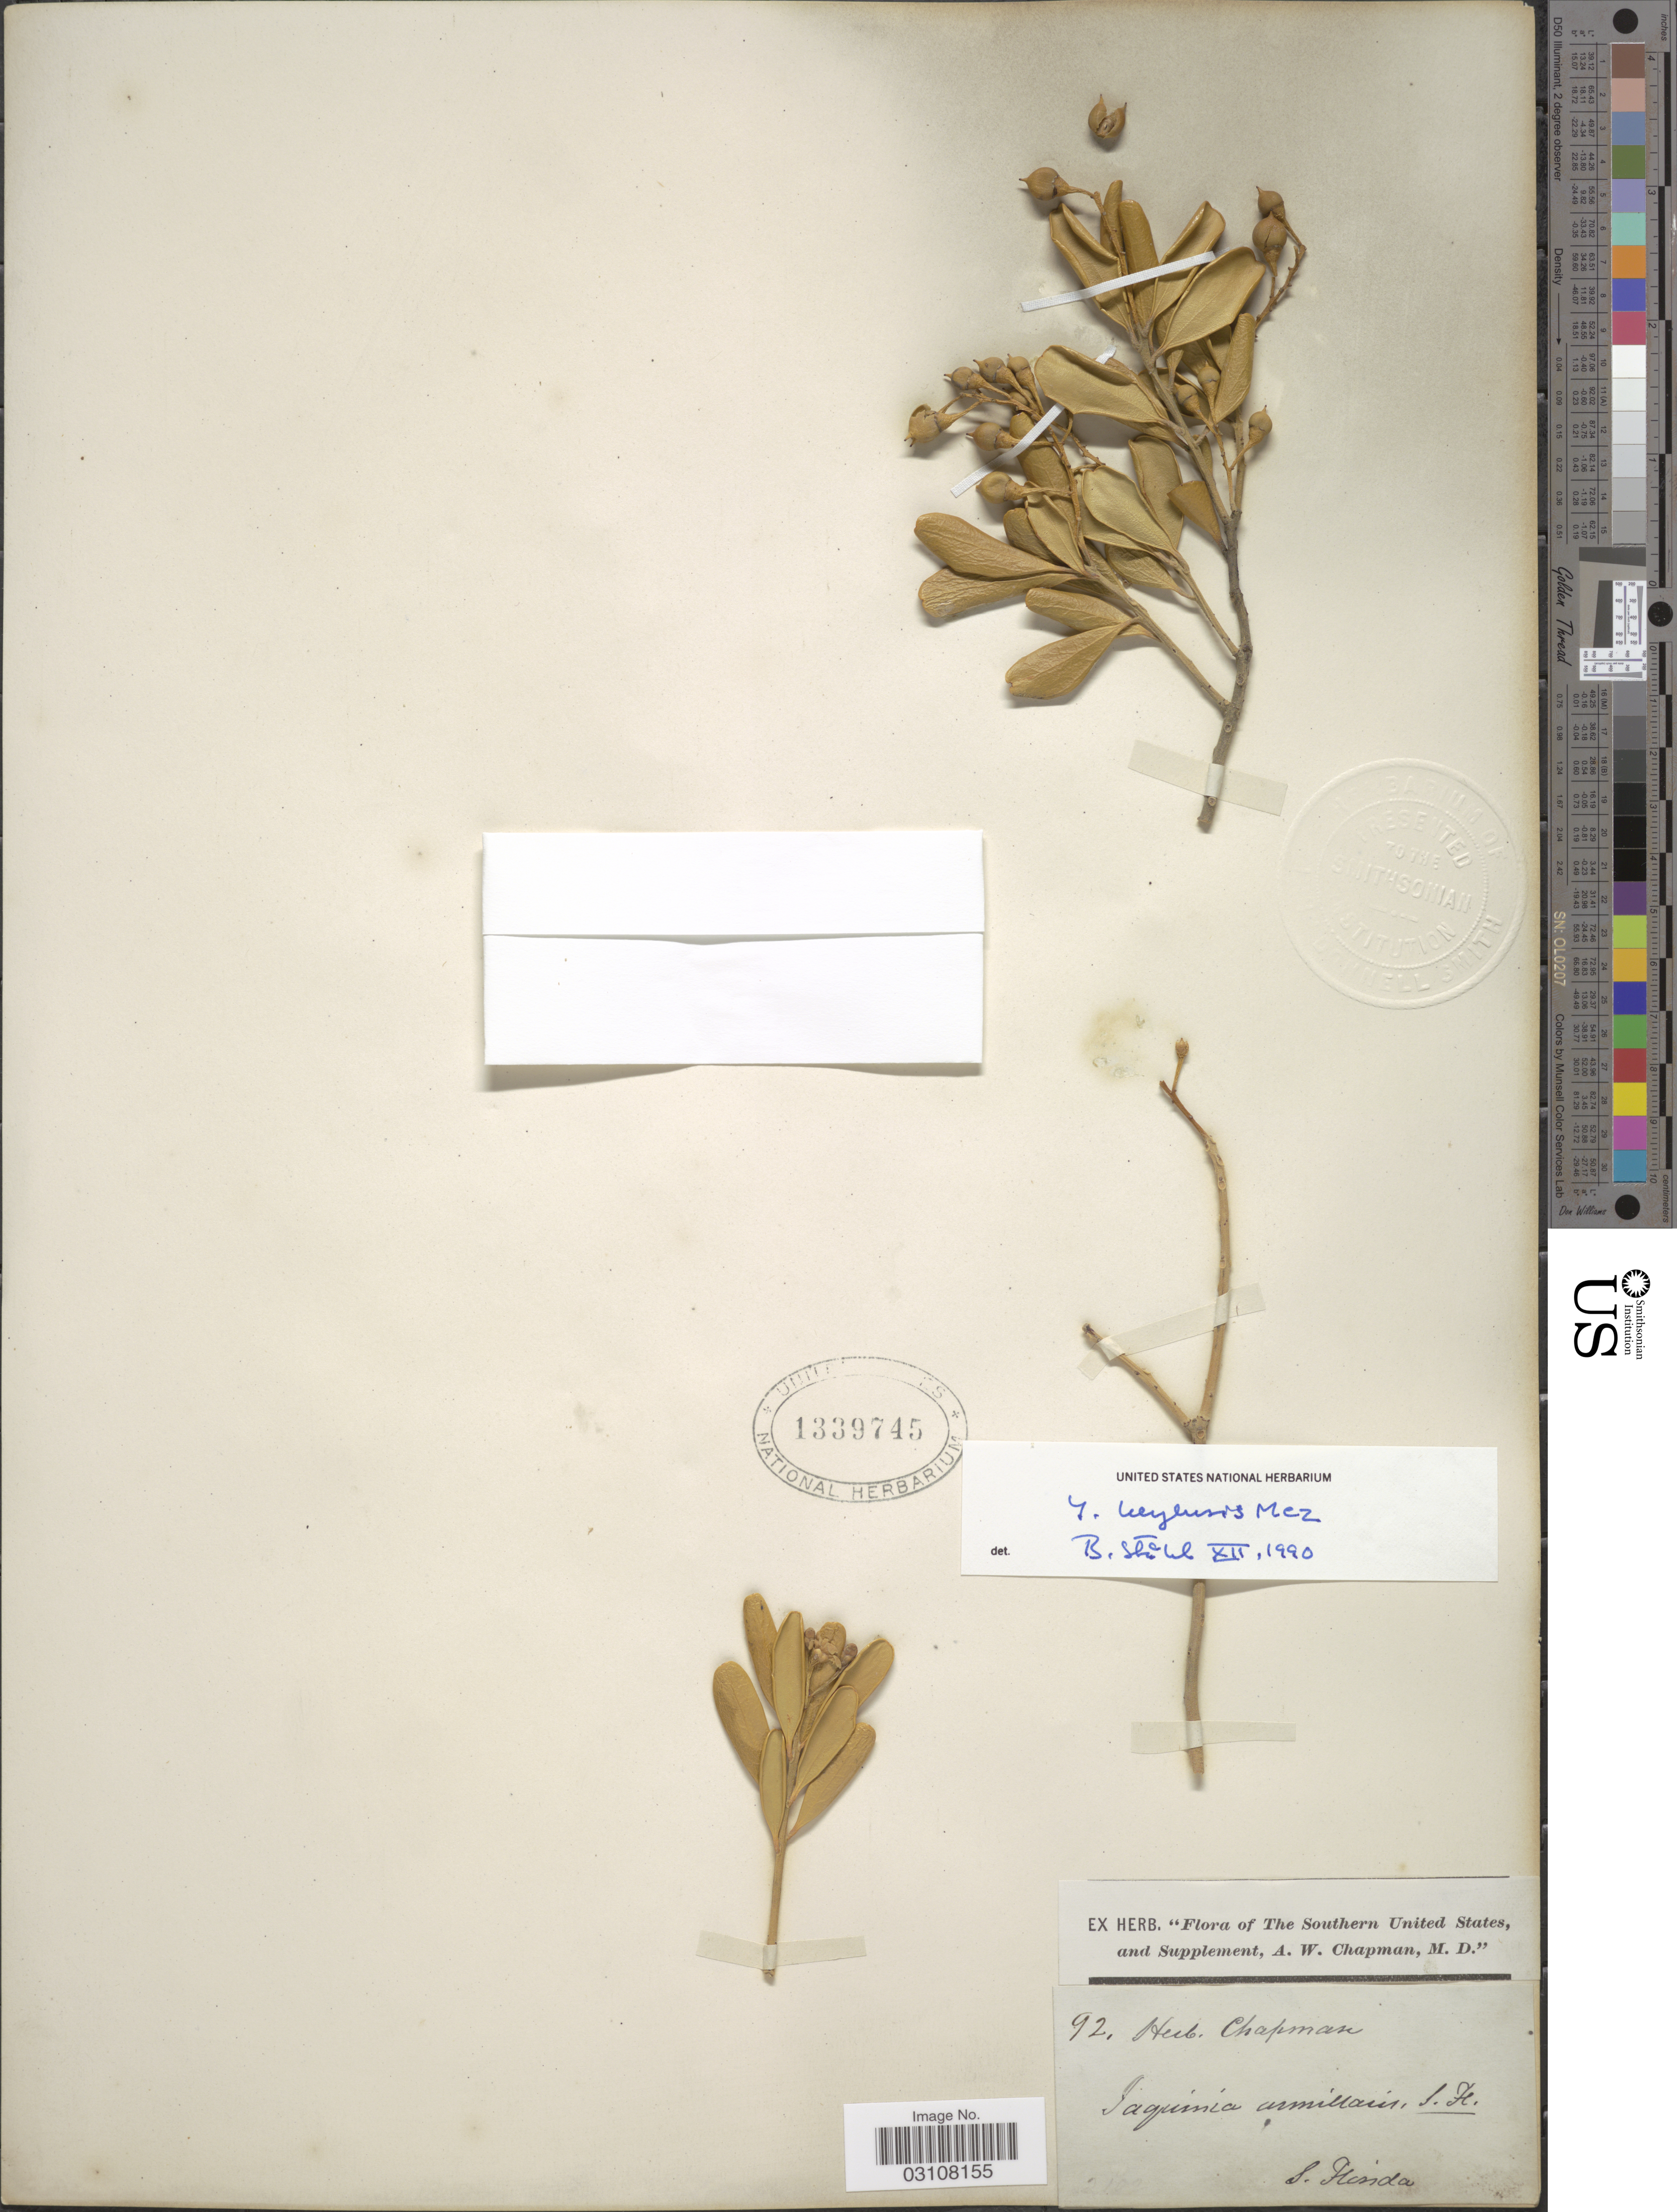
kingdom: Plantae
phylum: Tracheophyta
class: Magnoliopsida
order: Ericales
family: Primulaceae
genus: Jacquinia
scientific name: Jacquinia keyensis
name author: Mez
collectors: ex herb. A.W. Chapman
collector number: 92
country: United States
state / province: Florida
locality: The Southern United States, S. Florida.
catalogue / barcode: US 1339745